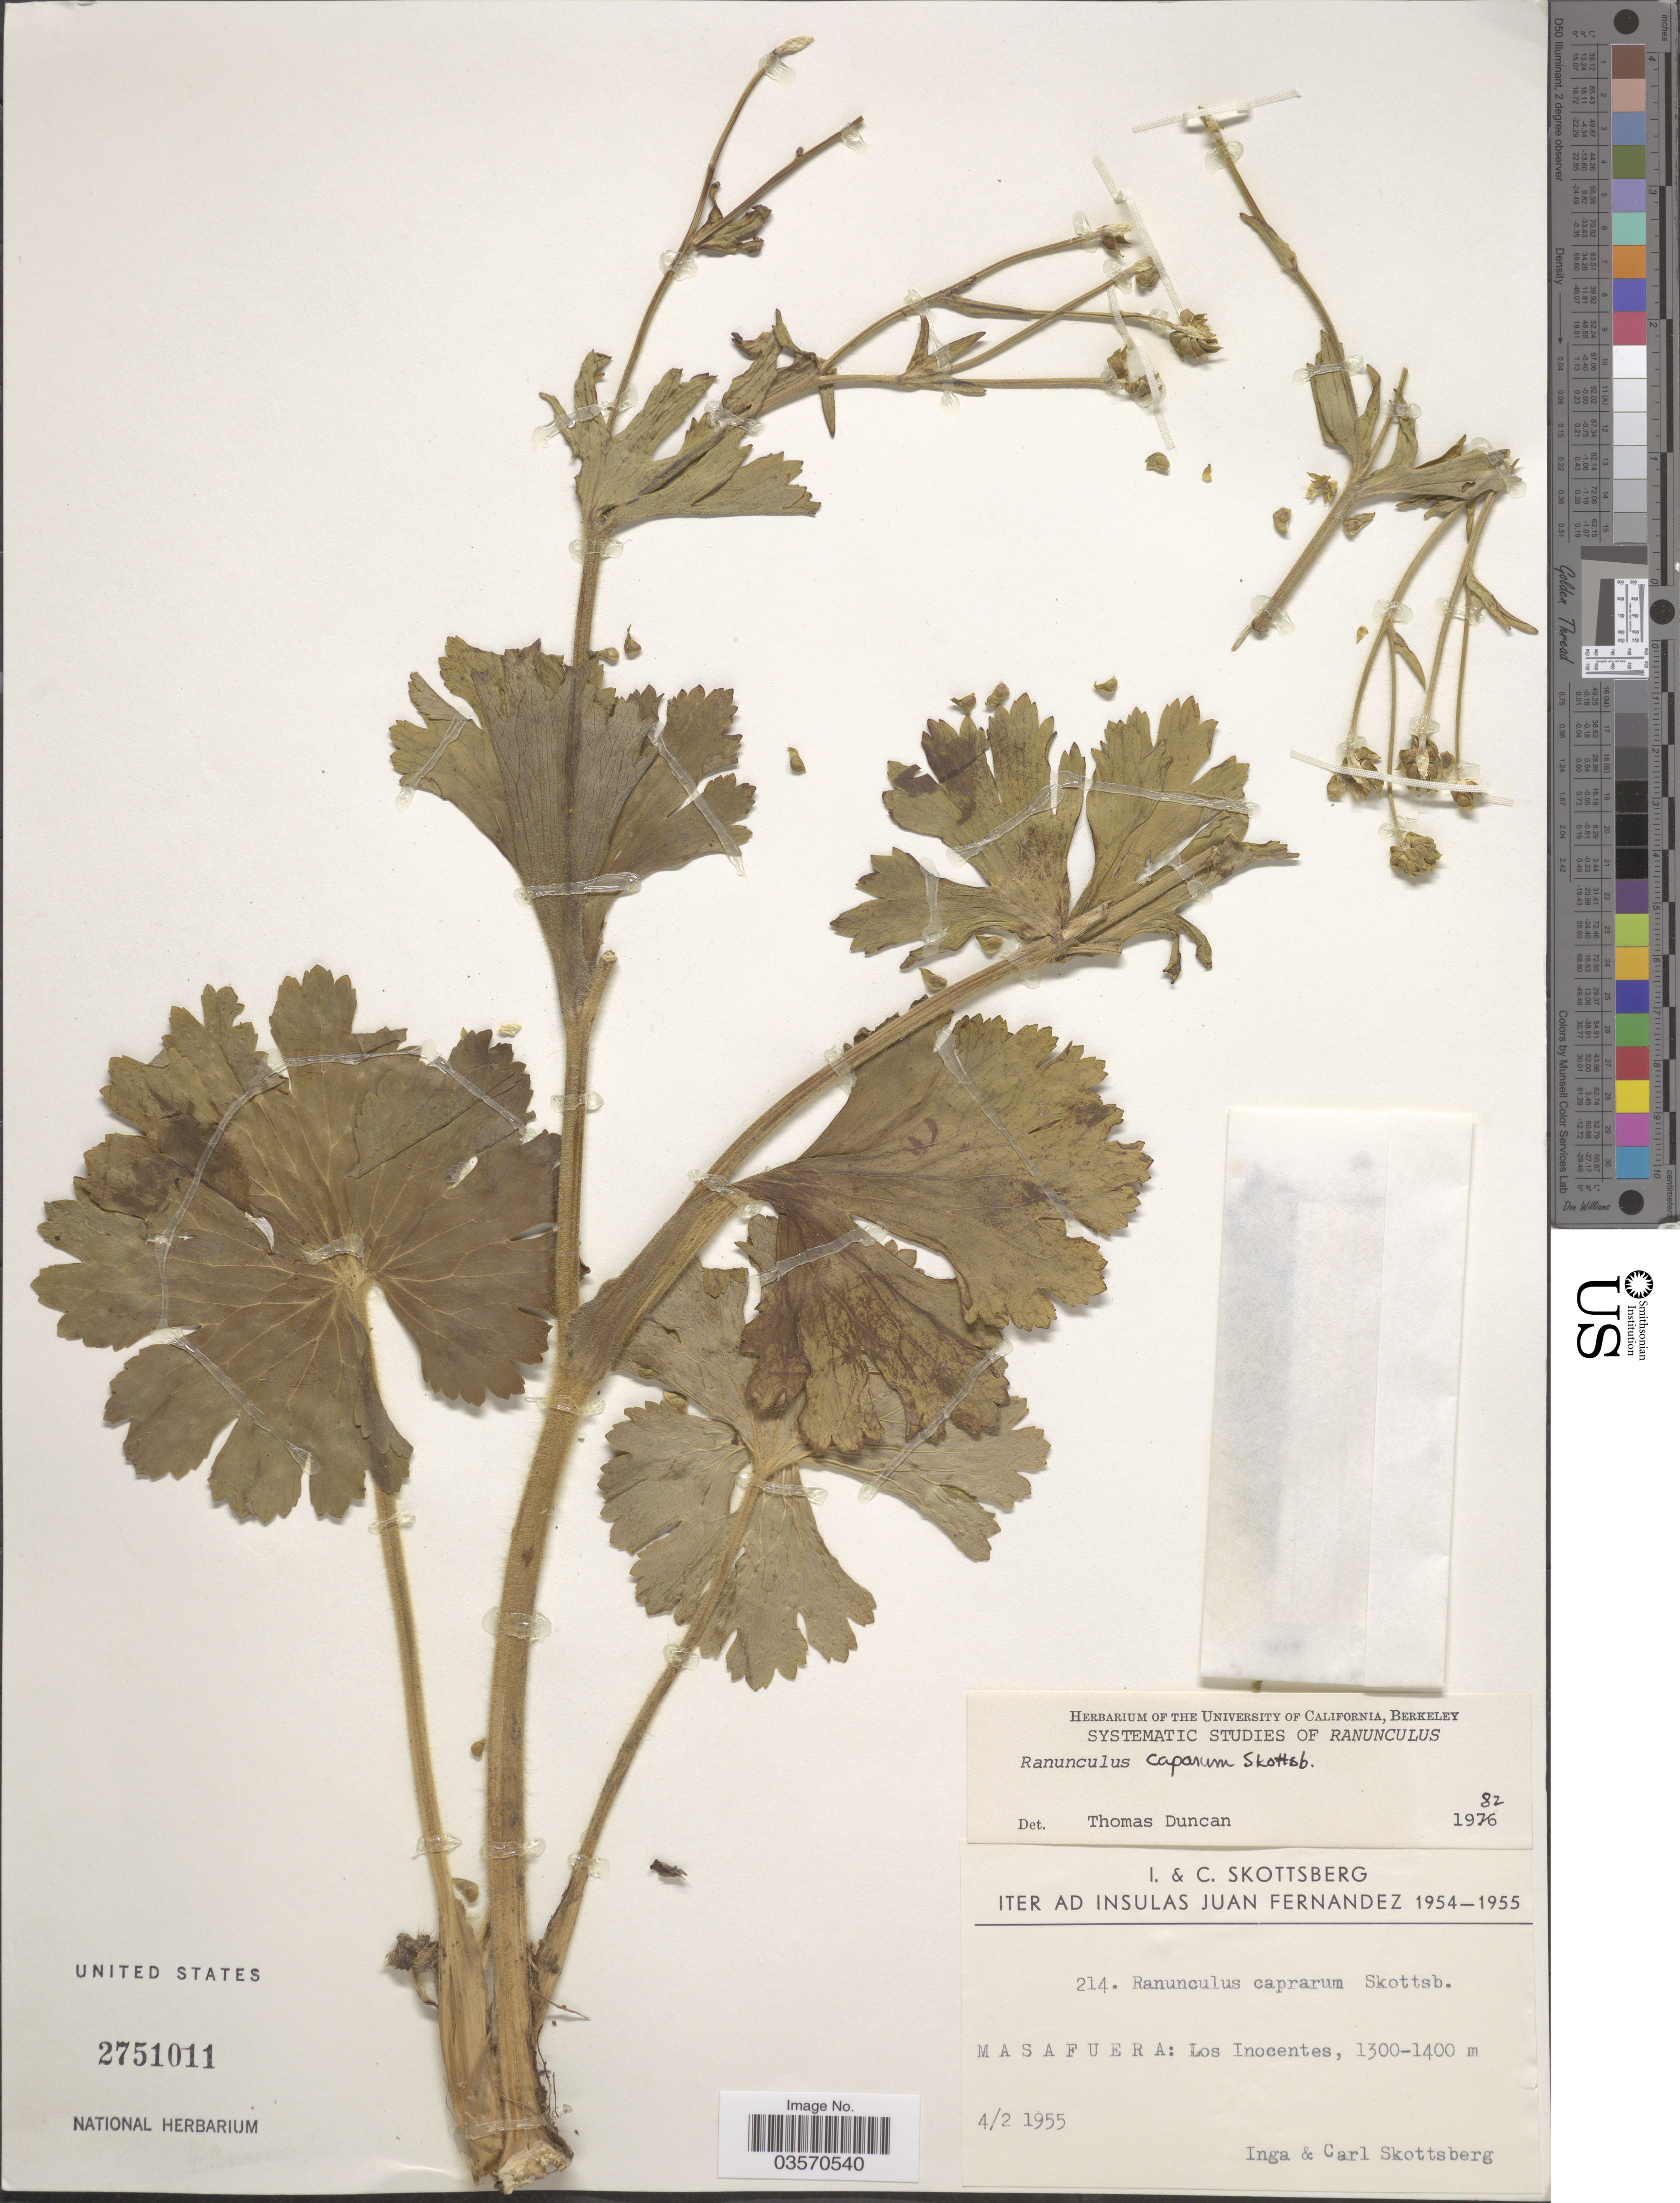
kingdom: Plantae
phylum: Tracheophyta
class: Magnoliopsida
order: Ranunculales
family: Ranunculaceae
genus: Ranunculus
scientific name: Ranunculus caprarum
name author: Skottsb.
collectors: I. Skottsberg & C. Skottsberg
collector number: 214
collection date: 1955-02-04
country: Chile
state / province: Valparaíso (V)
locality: Iter ad insulas Juan Fernandez. Masafuera: Los Inocentes.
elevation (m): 1300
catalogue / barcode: US 2751011